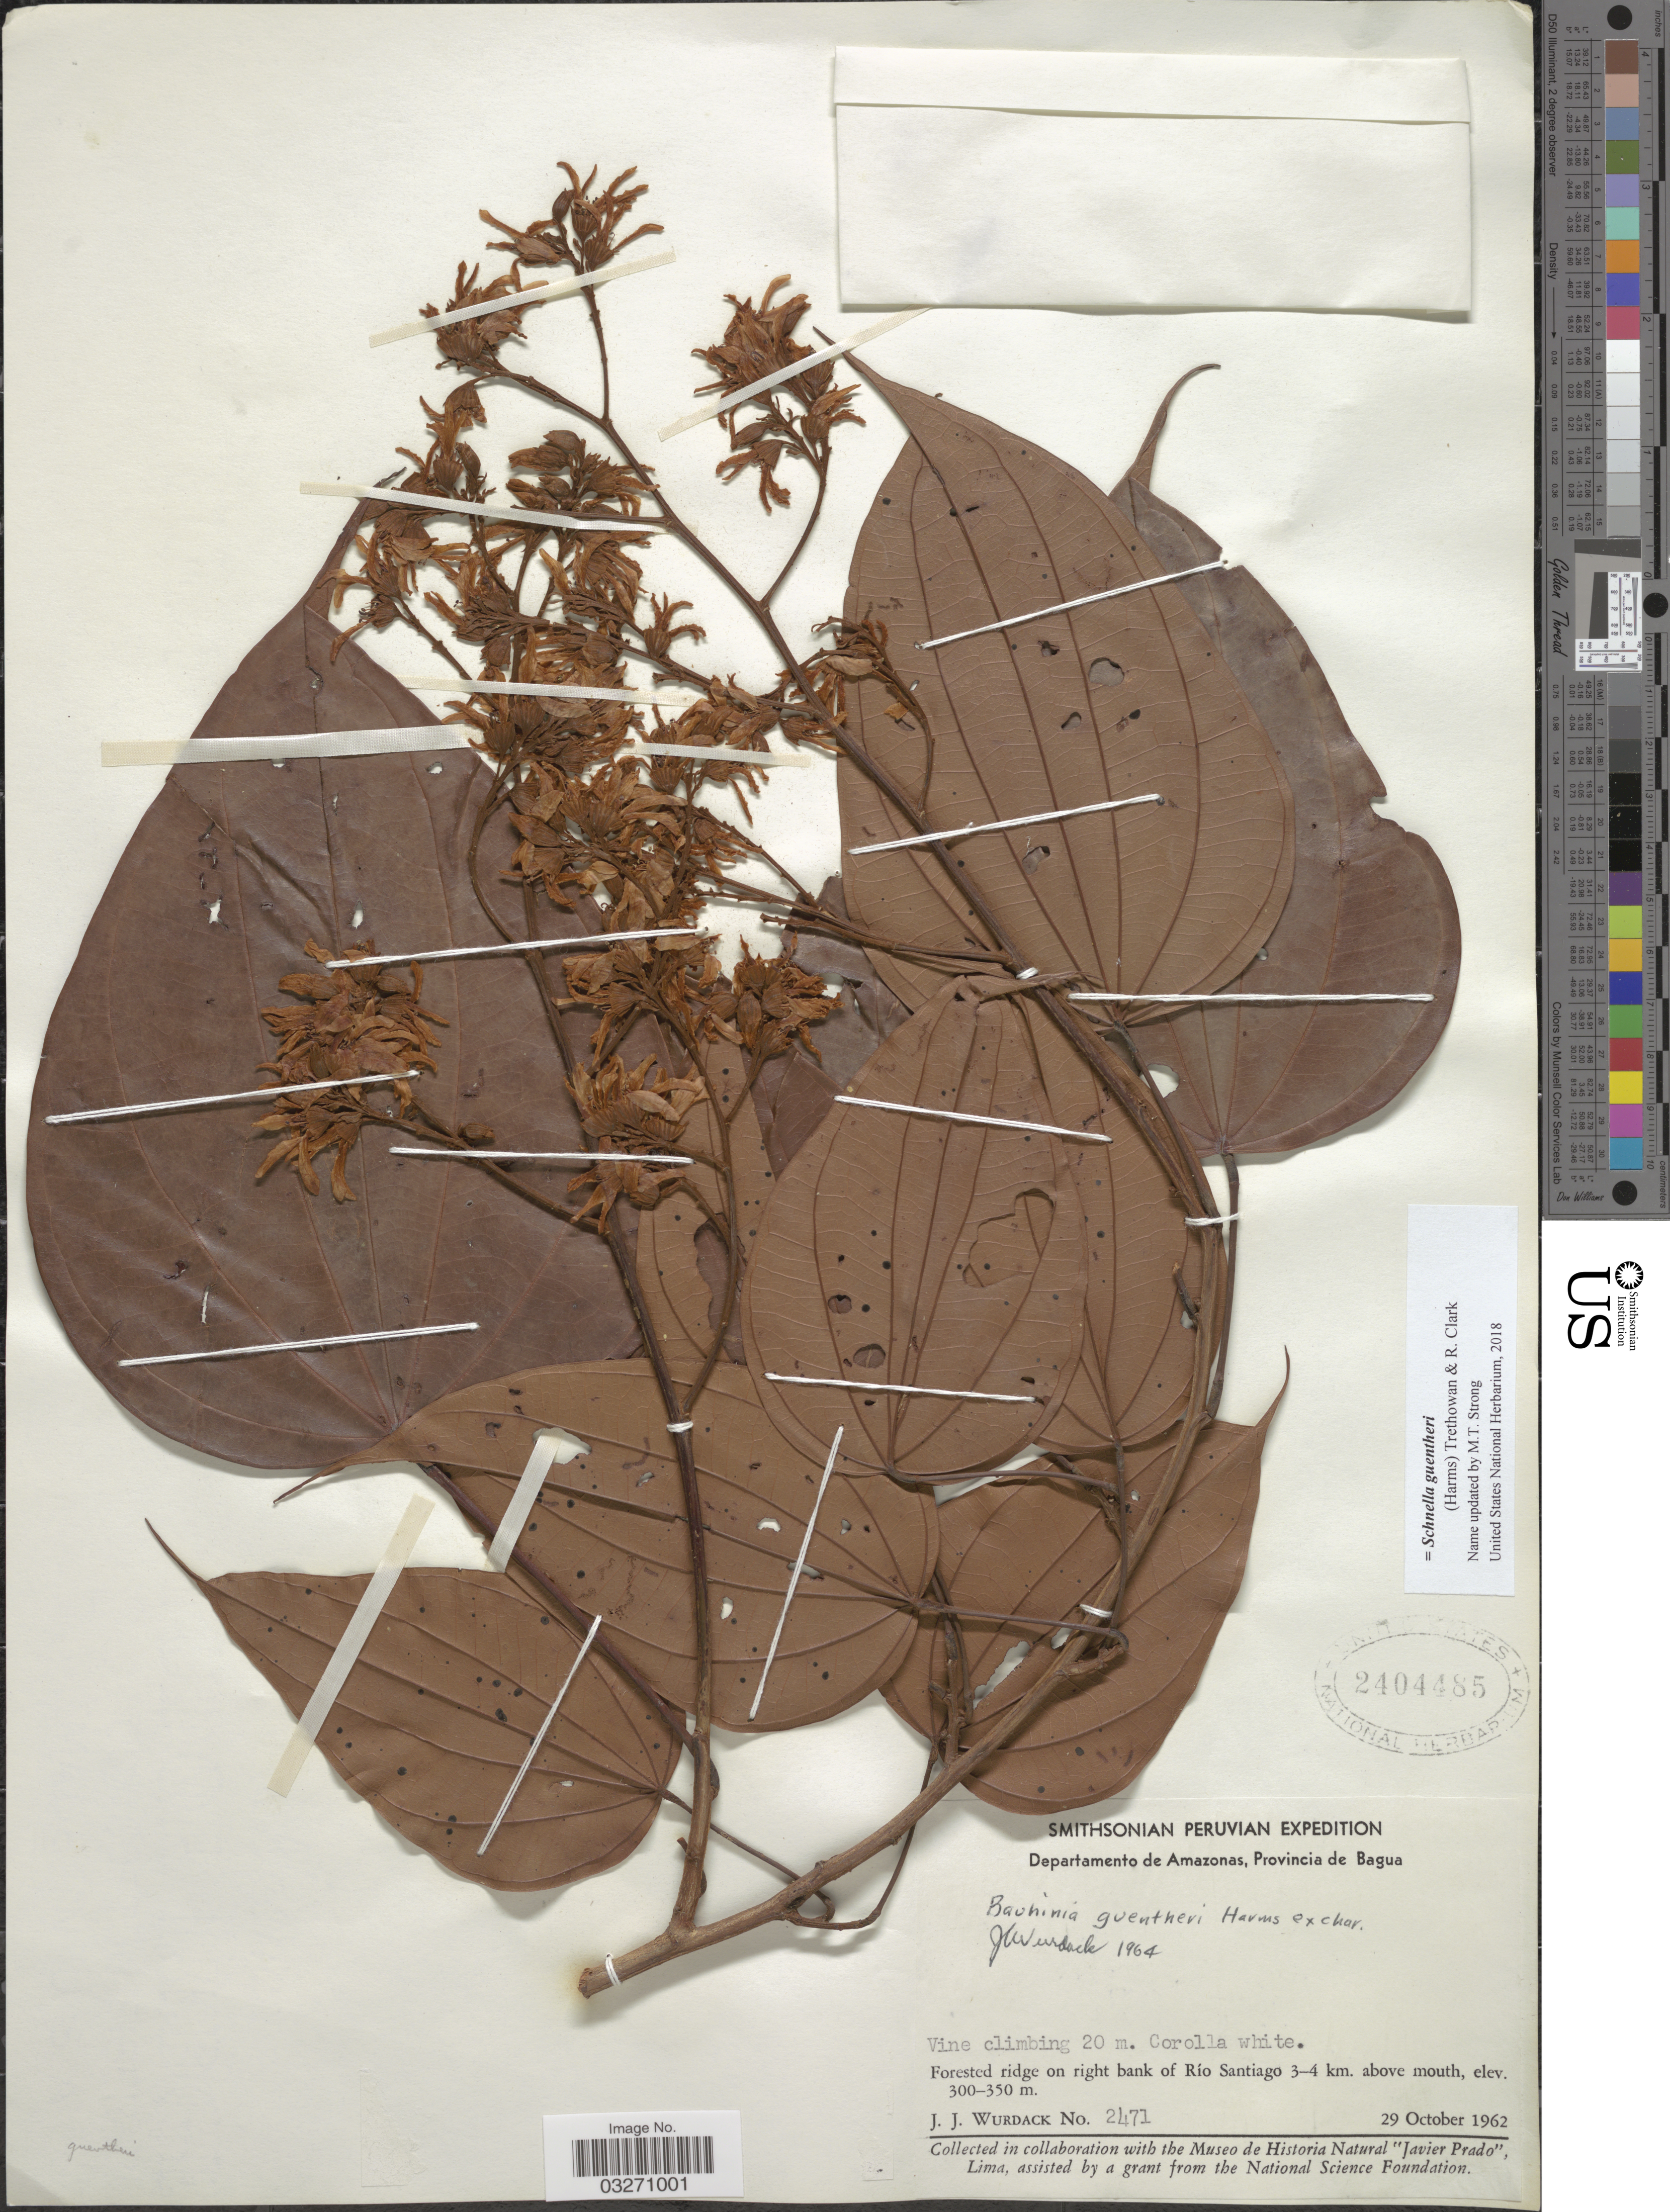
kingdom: Plantae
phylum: Tracheophyta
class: Magnoliopsida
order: Fabales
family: Fabaceae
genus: Schnella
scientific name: Schnella guentheri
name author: (Harms) Trethowan & R. Clark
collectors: J. J. Wurdack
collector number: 2471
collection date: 1962-10-29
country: Peru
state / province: Amazonas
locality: Departamento de Amazonas, Provincia de Bagua. Forested ridge on right bank of Río Santiago 3-4 km. above mouth.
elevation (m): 300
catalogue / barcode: US 2404485